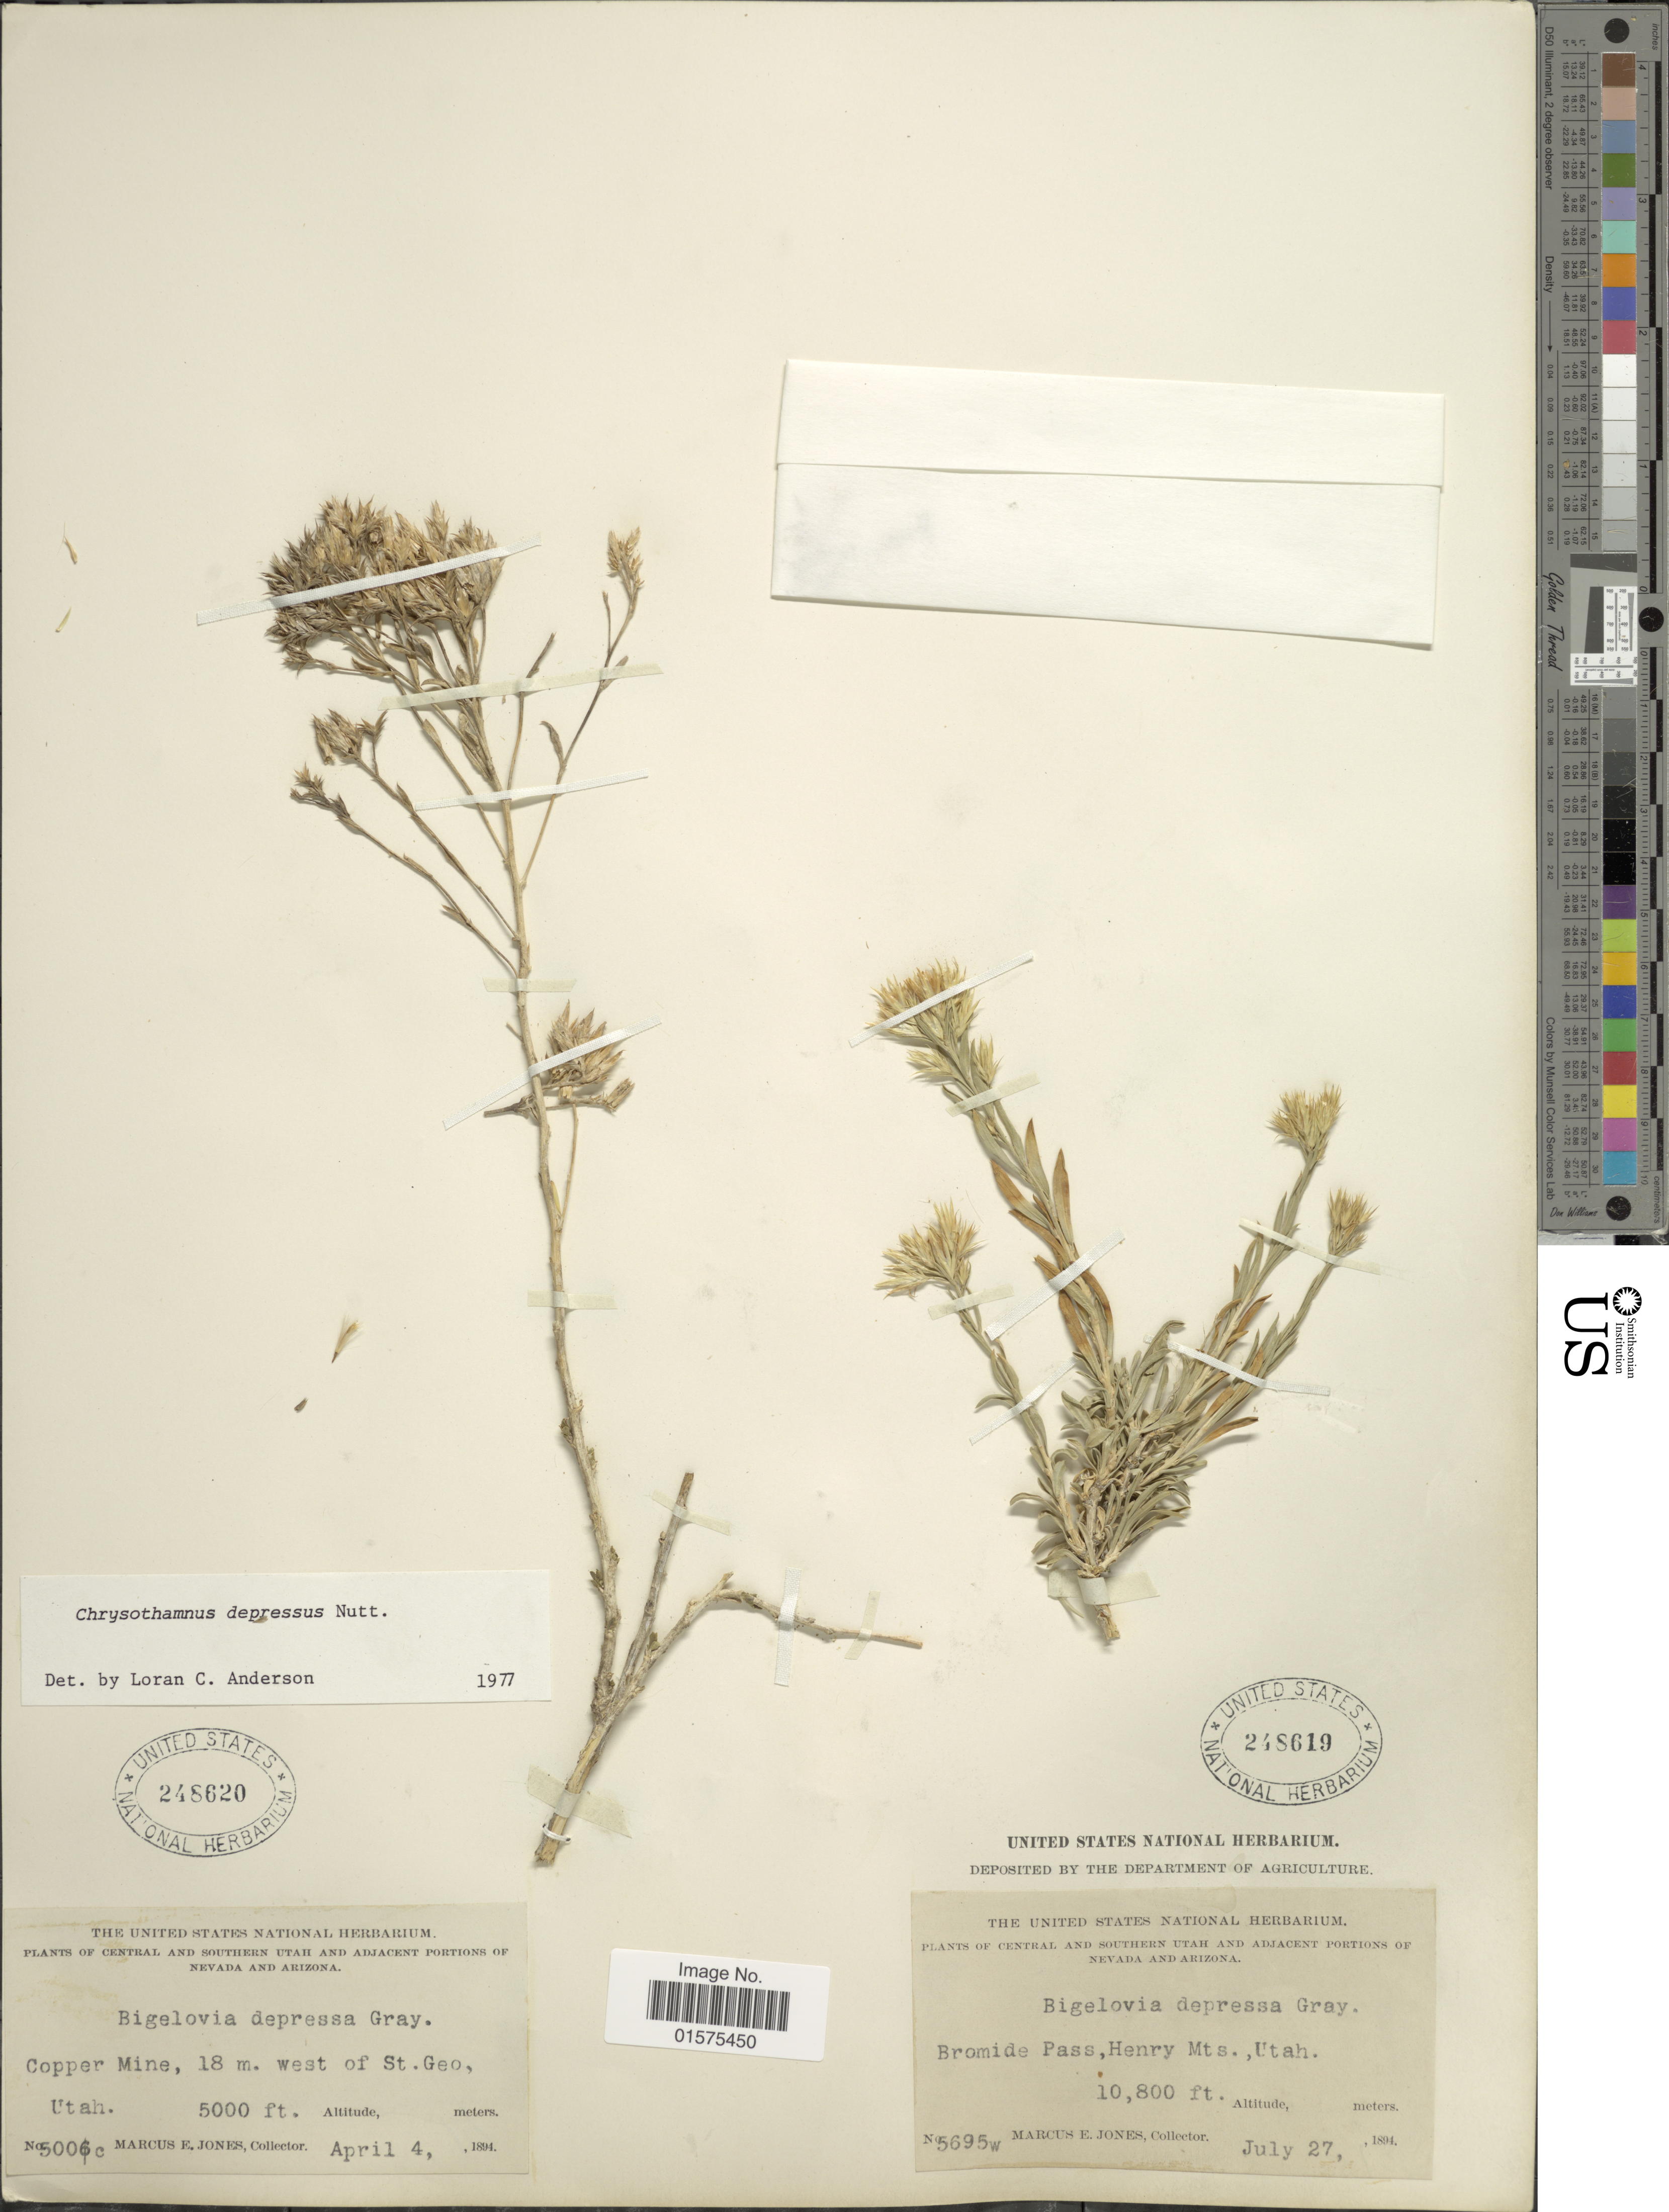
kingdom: Plantae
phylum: Tracheophyta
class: Magnoliopsida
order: Asterales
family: Asteraceae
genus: Chrysothamnus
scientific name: Chrysothamnus depressus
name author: Nutt.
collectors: M. E. Jones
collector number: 5006c*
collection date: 1894-04-04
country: United States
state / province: Utah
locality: Central and Southern Utah. Copper Mine, 18 m. west of St. Geo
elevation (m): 1524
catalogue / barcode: US 248620-2